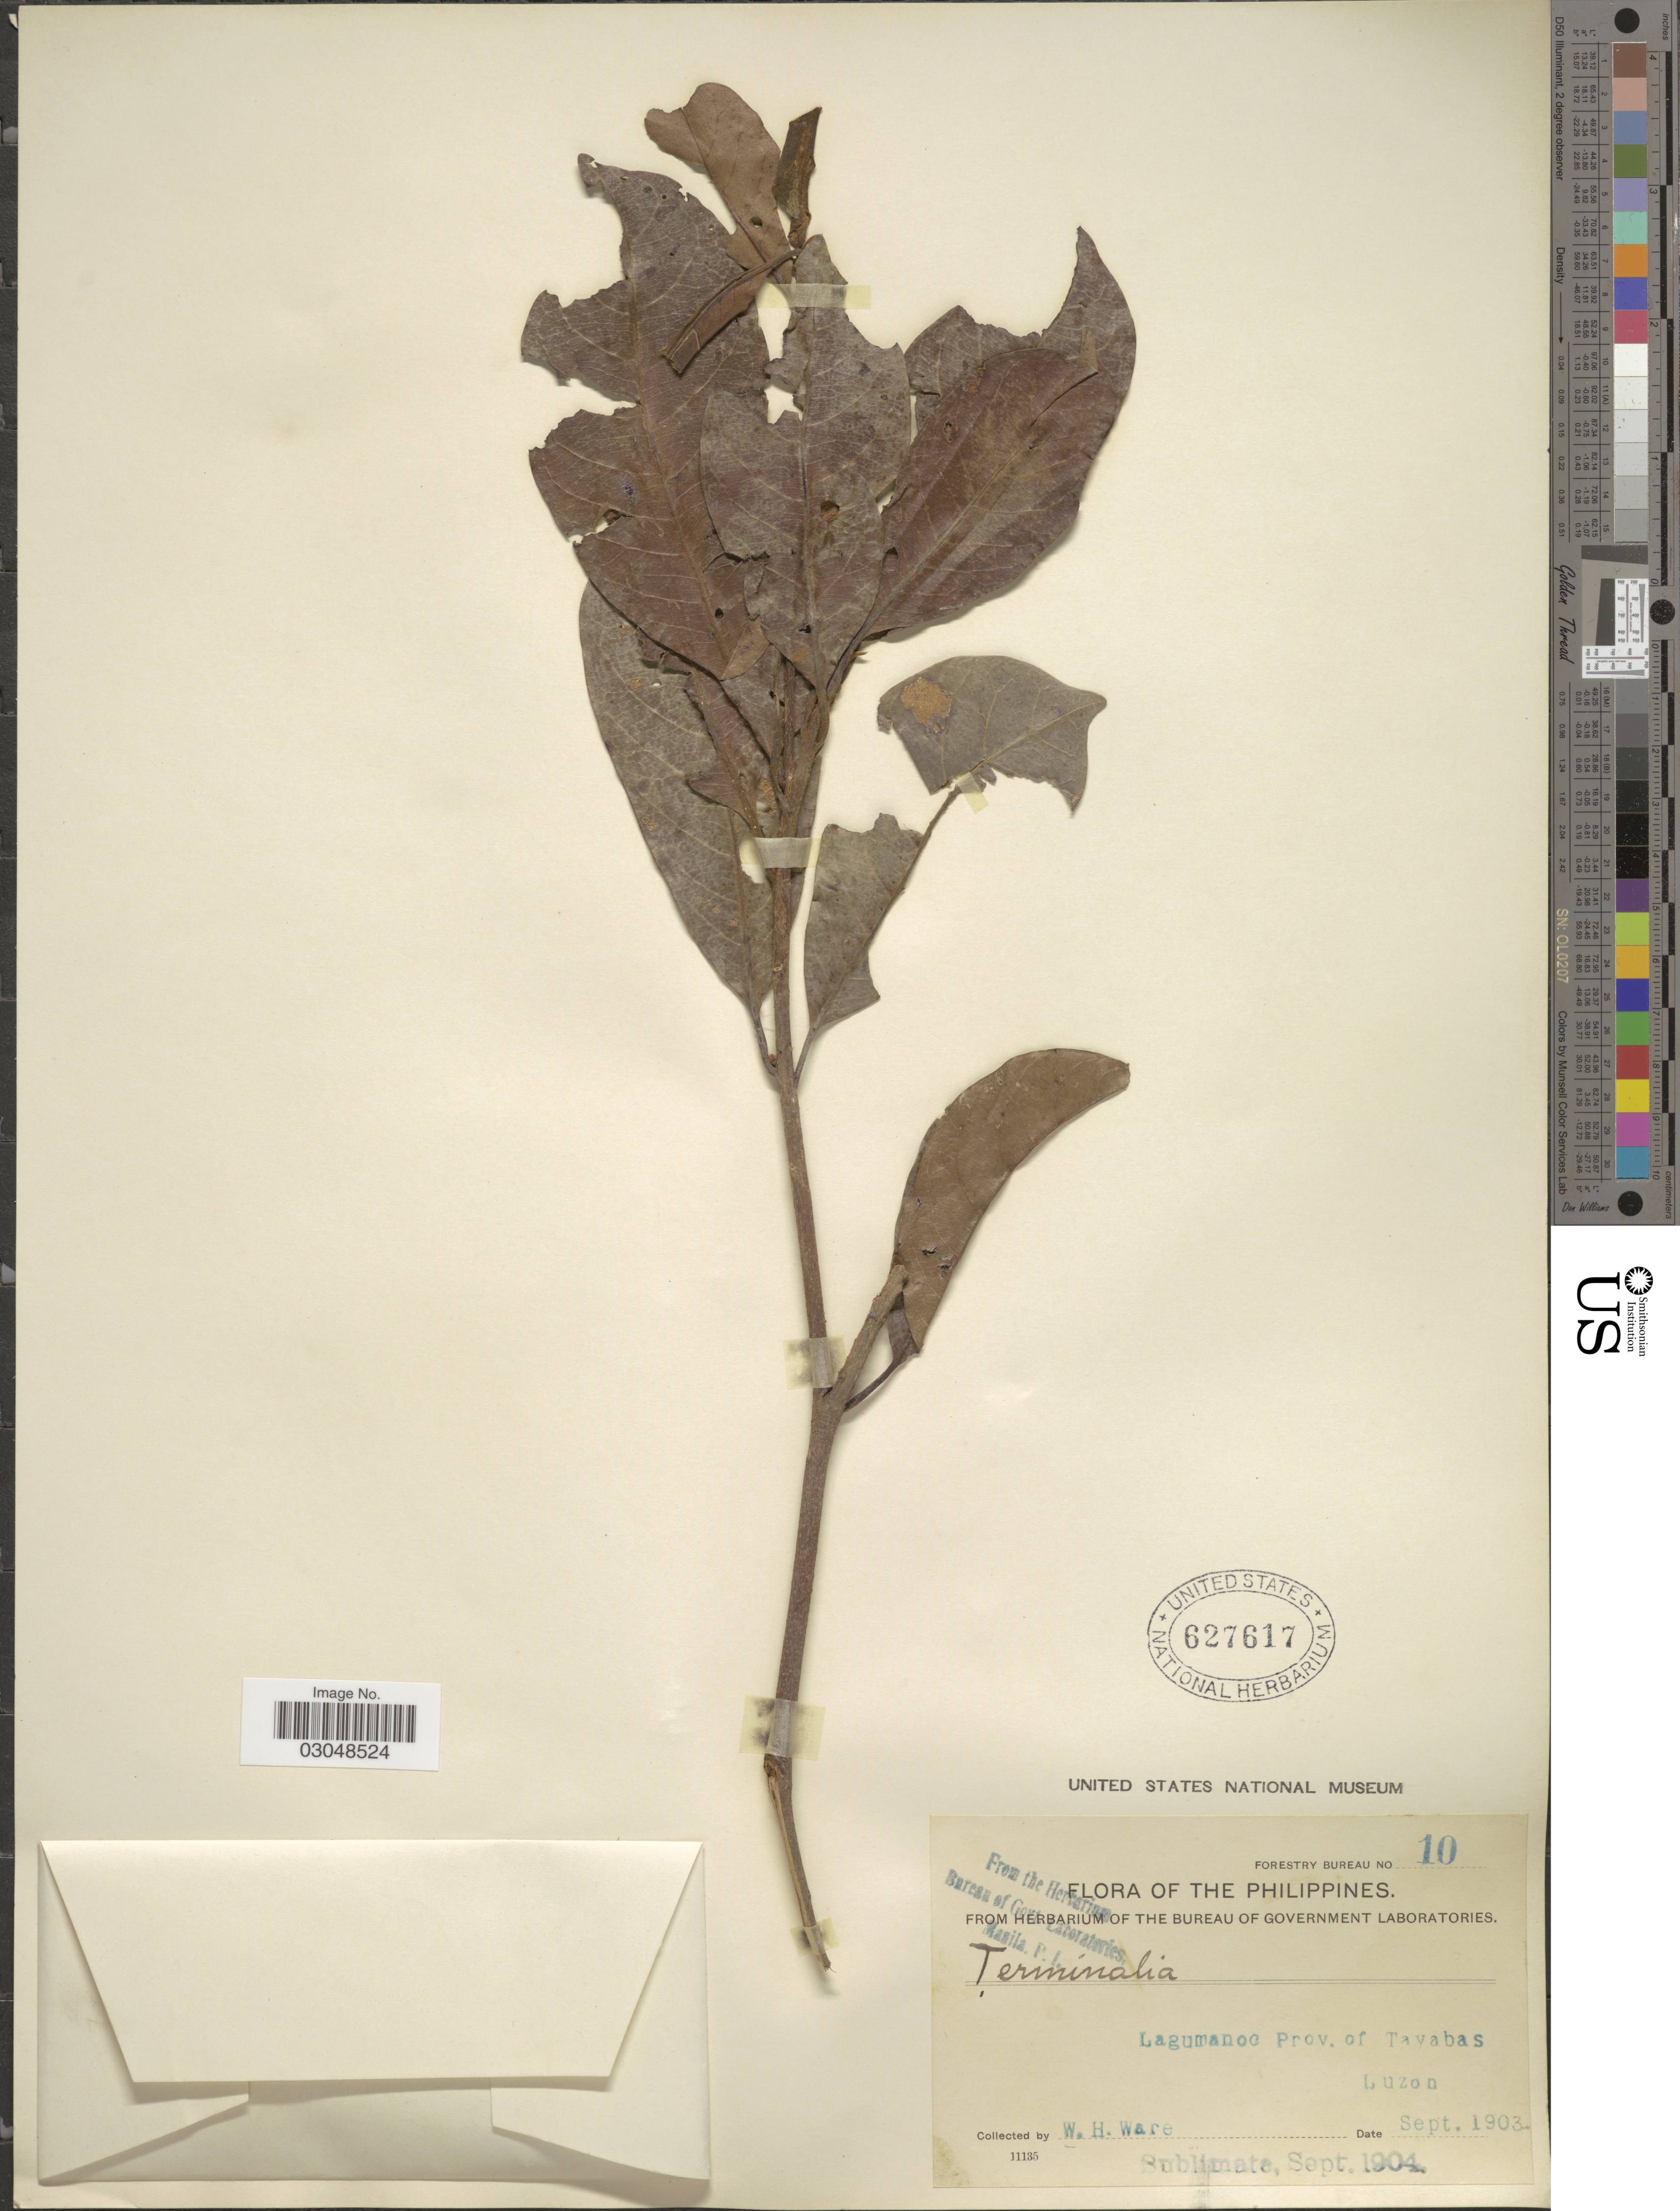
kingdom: Plantae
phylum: Tracheophyta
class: Magnoliopsida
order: Myrtales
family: Combretaceae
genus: Terminalia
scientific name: Terminalia microcarpa subsp. microcarpa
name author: Decne.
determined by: (US) Smithsonian Institution - National Museum of Natural History - Department of Botany (UNITED STATES)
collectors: W. Ware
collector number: Forestry Bureau 10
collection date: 1903-09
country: Philippines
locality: Lagumanoc Prov. of Tayabas, Luzon.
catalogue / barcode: US 627617